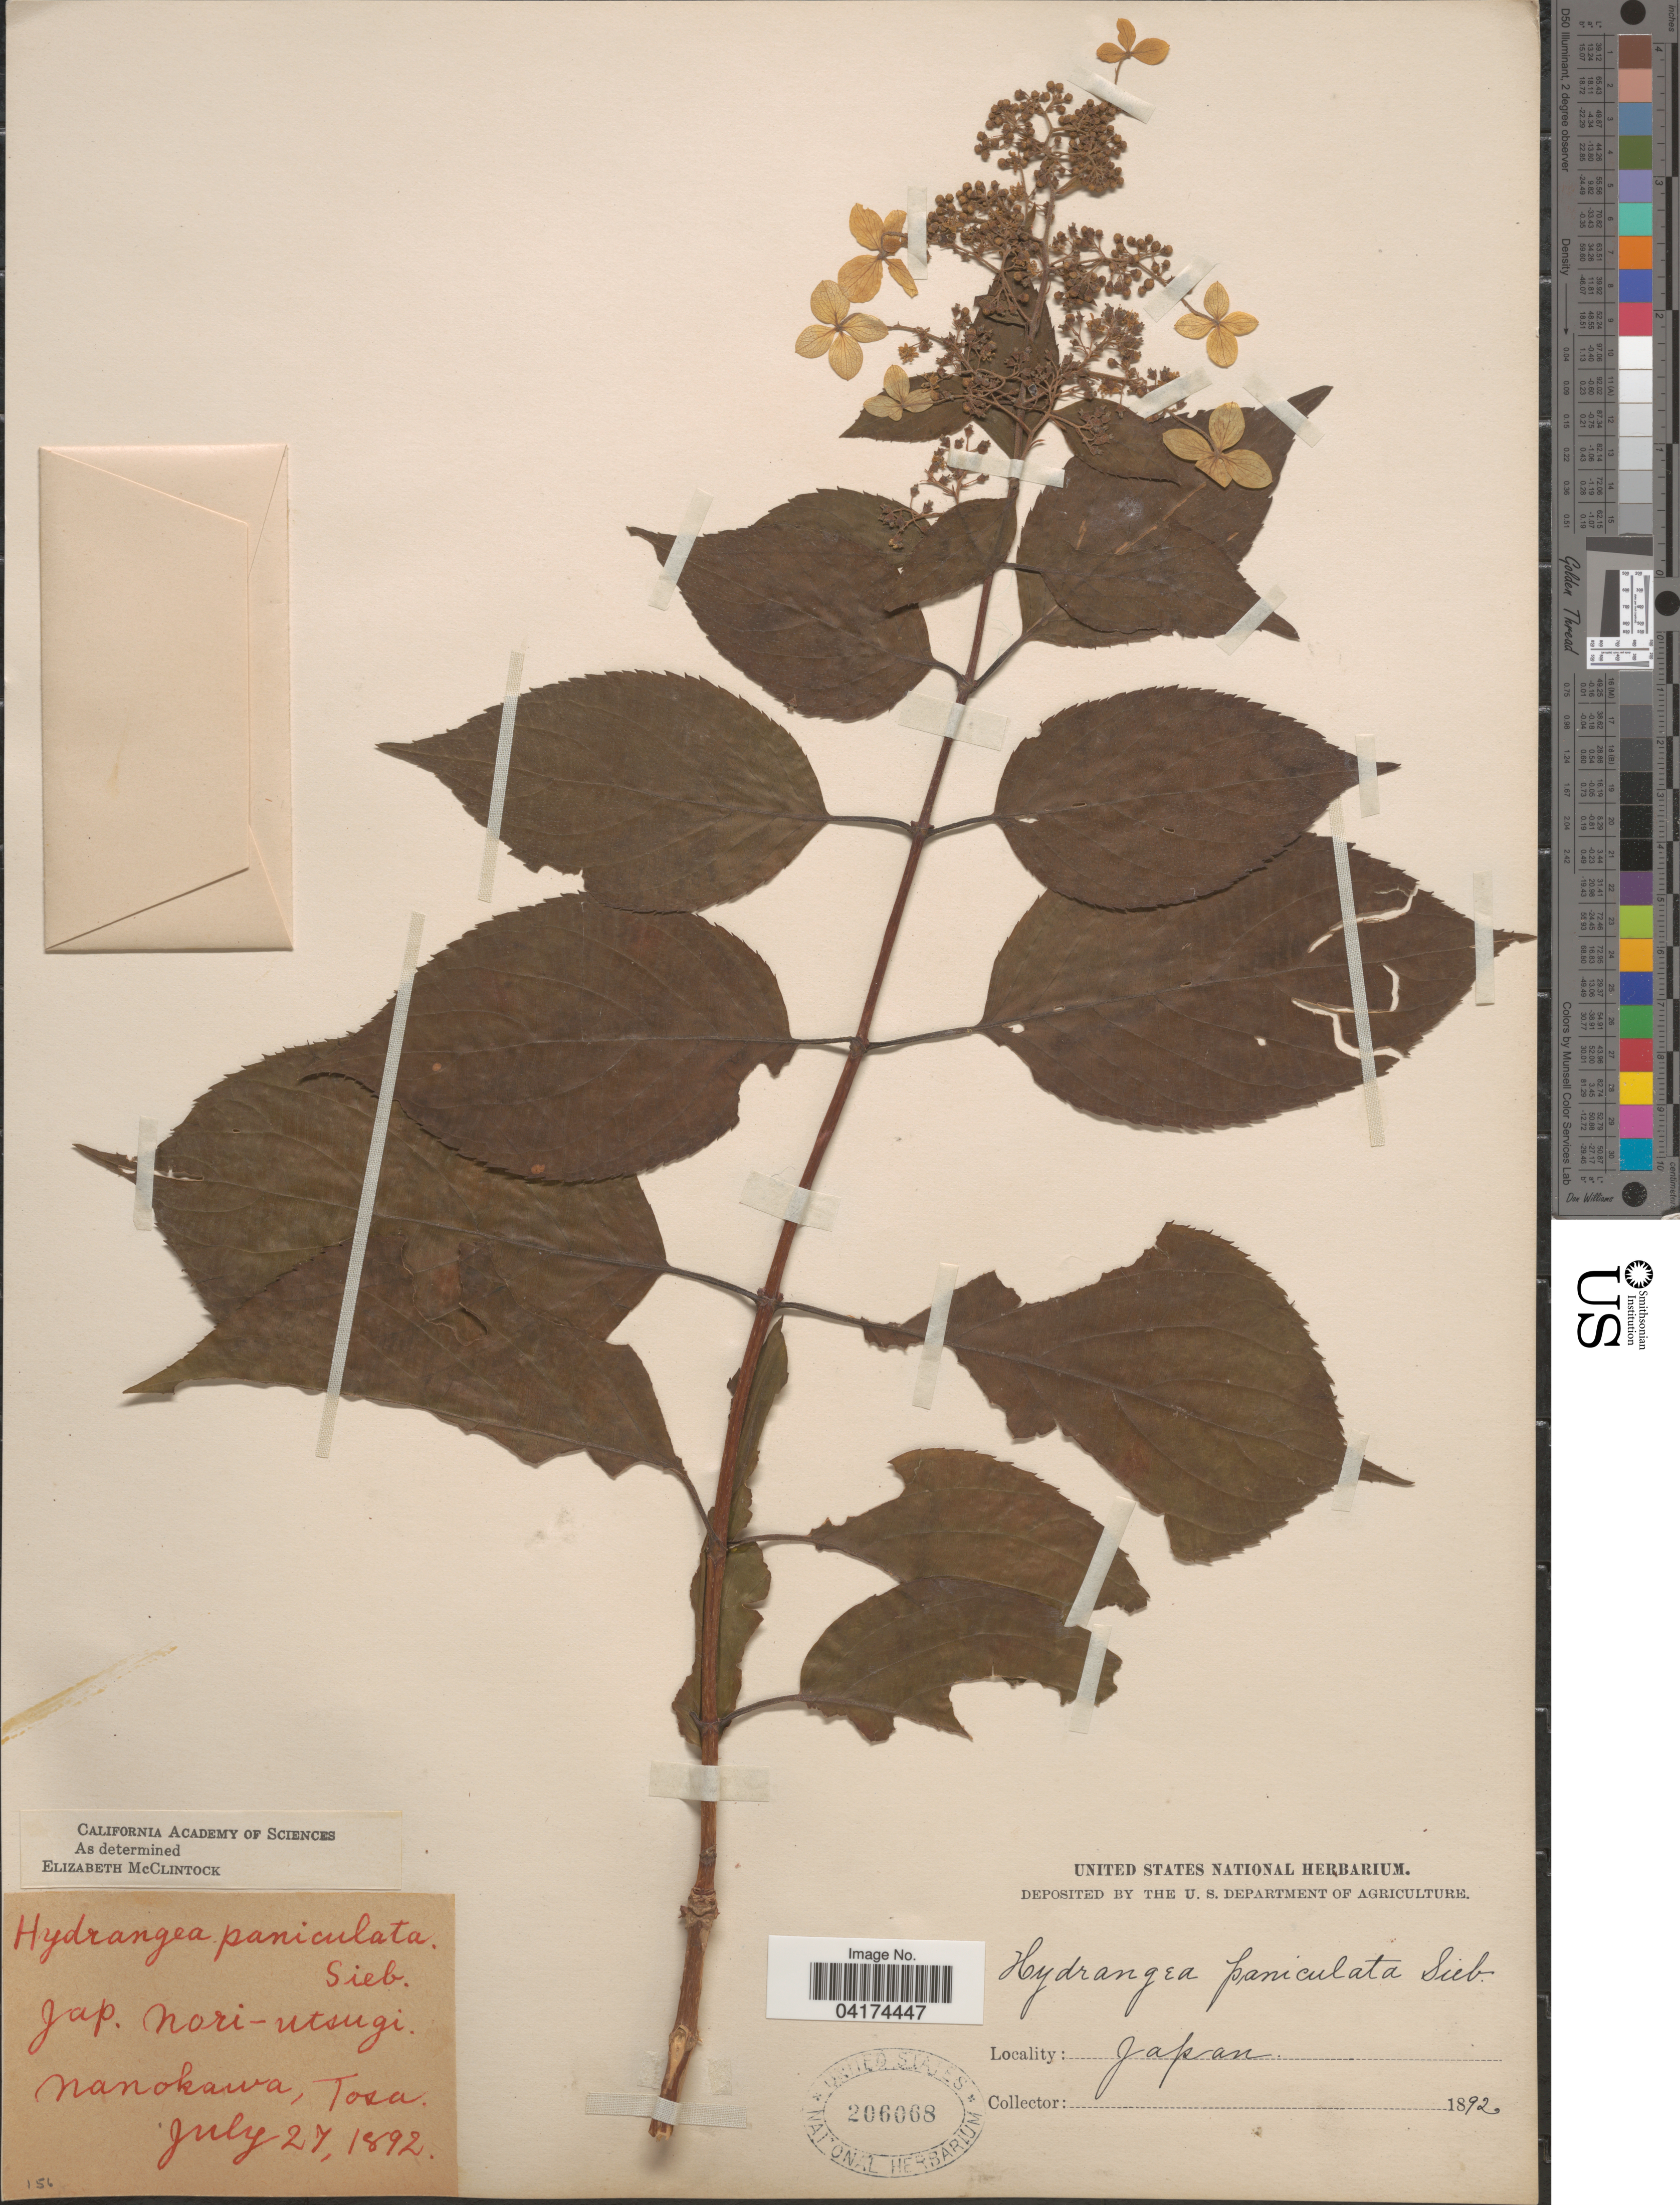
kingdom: Plantae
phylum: Tracheophyta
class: Magnoliopsida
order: Cornales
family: Hydrangeaceae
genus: Hydrangea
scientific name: Hydrangea paniculata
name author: Siebold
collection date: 1892-07-27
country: Japan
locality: Nanokawa, Tosa.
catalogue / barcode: US 206068